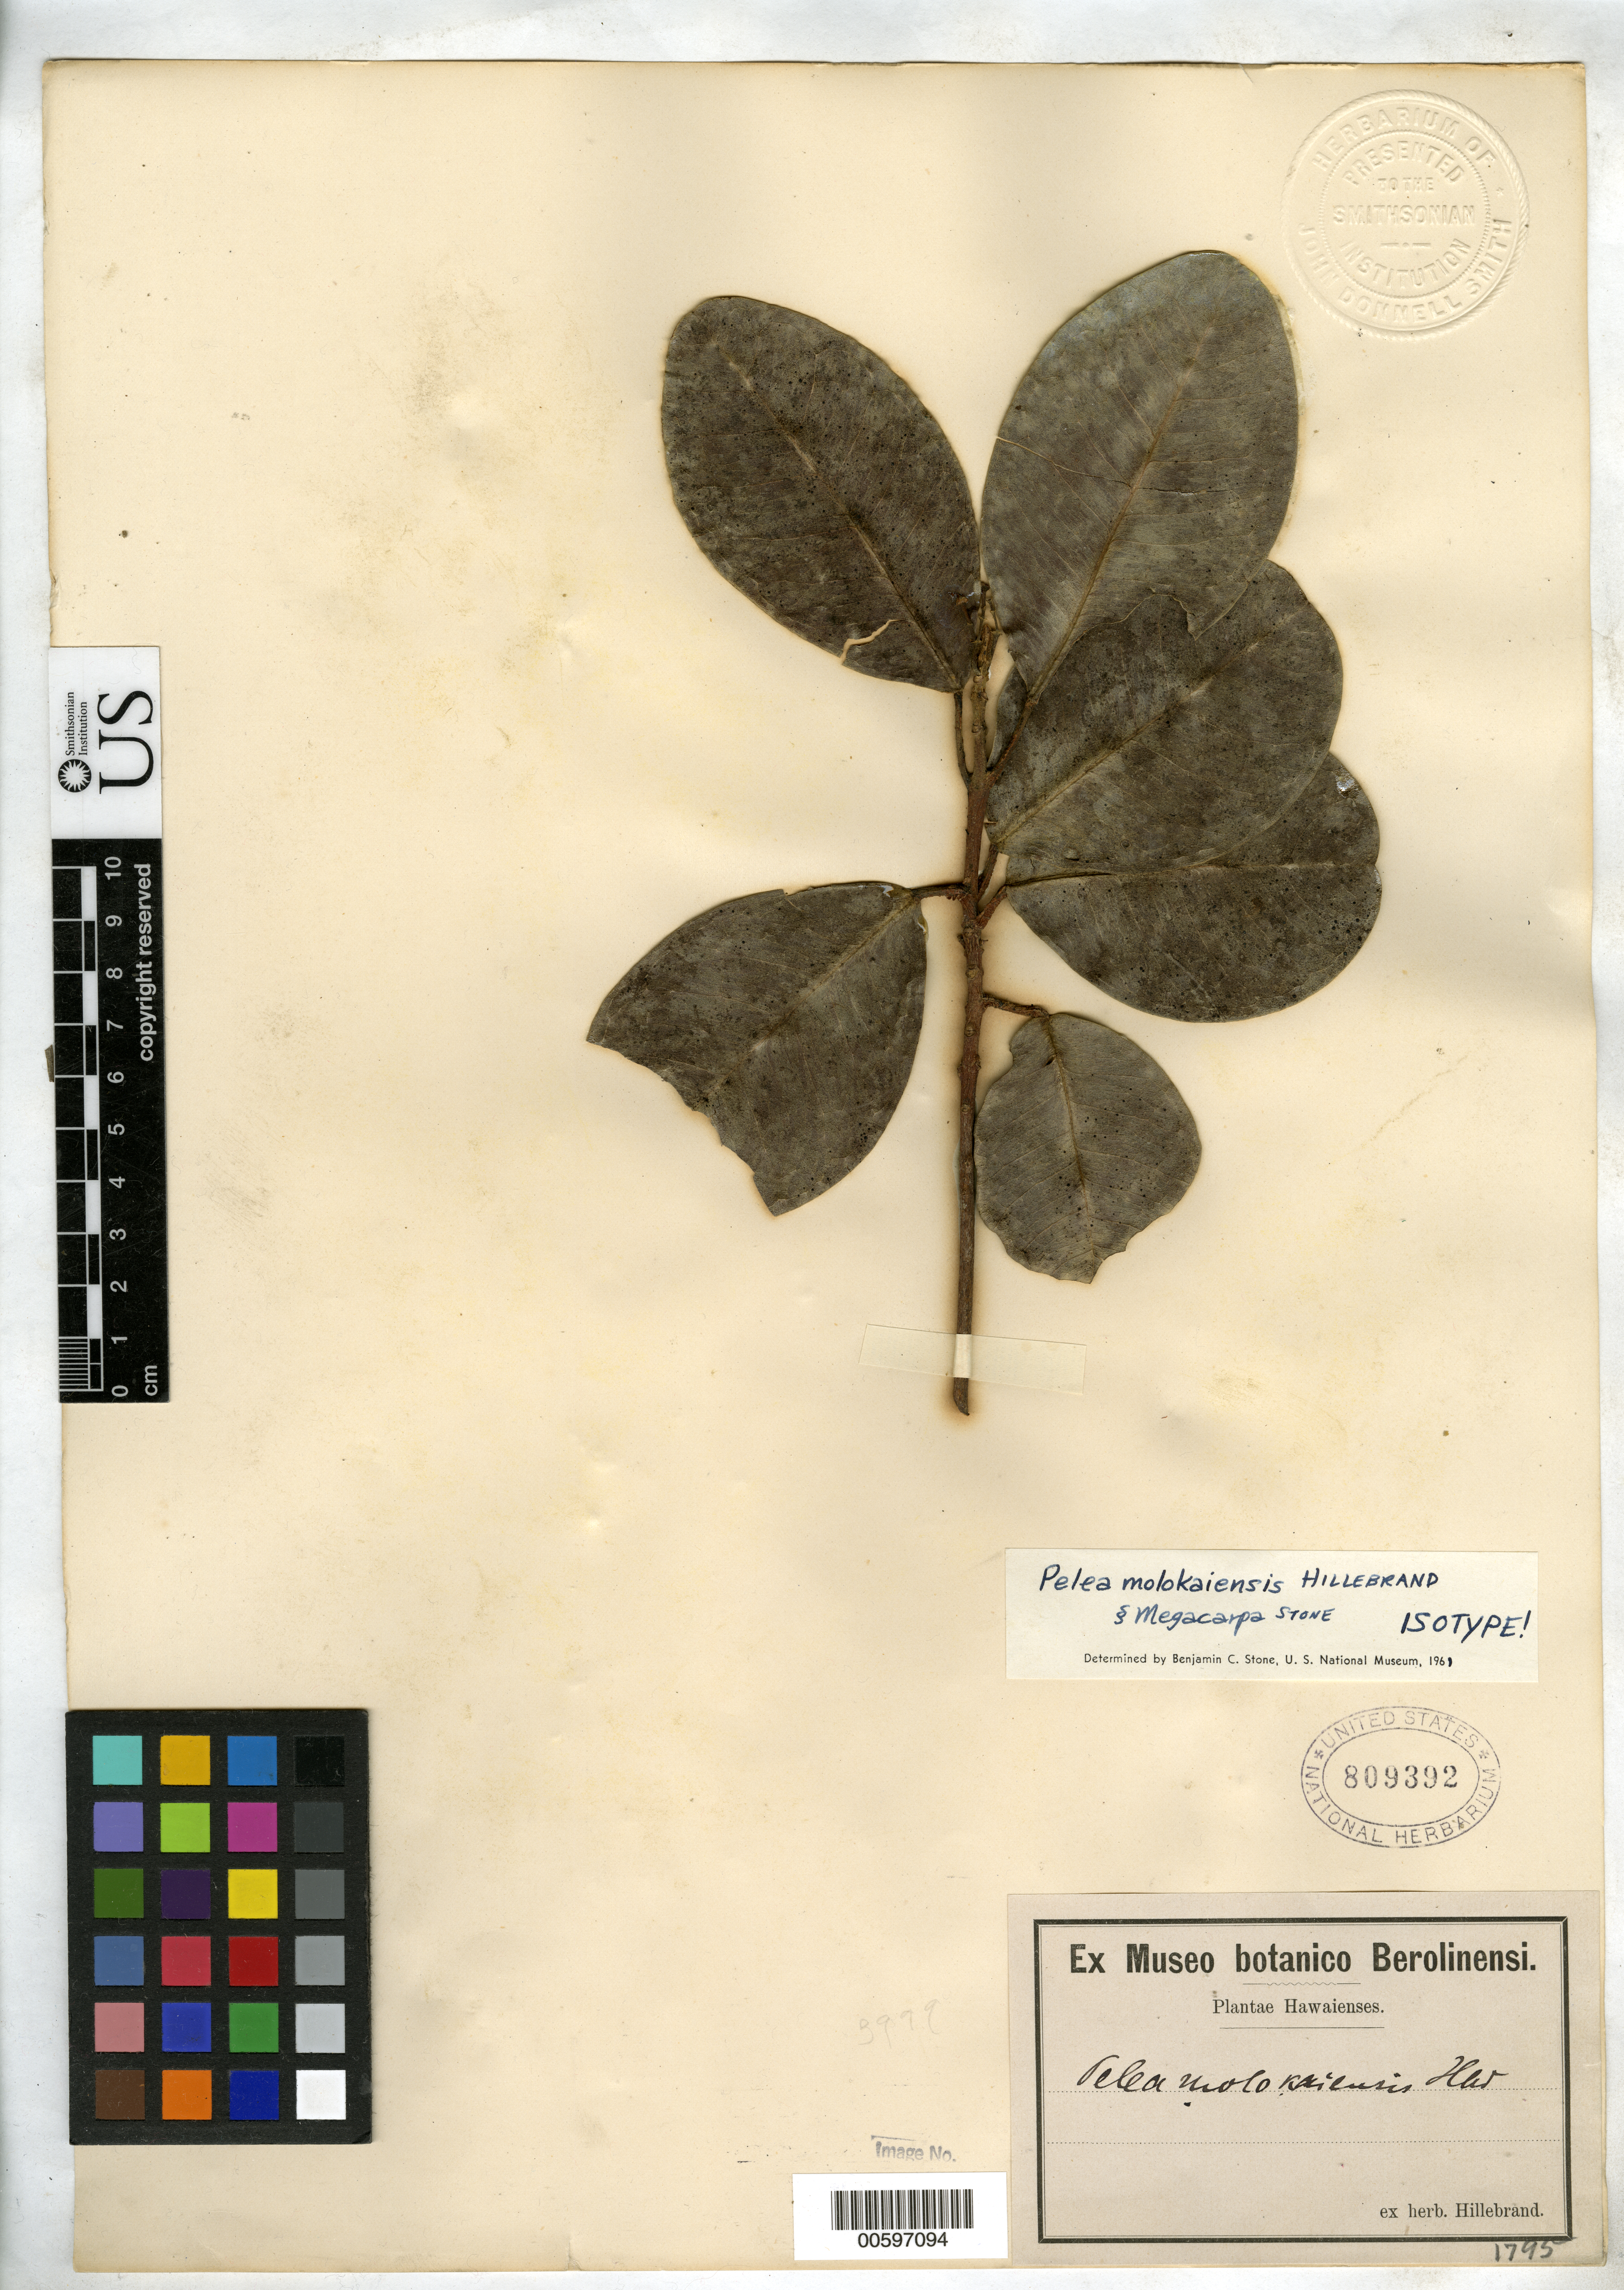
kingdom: Plantae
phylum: Tracheophyta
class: Magnoliopsida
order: Sapindales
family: Rutaceae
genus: Pelea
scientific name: Pelea molokaiensis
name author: Hillebr.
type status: Syntype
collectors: W. Hillebrand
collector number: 1795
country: United States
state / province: Hawaii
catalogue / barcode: US 809392